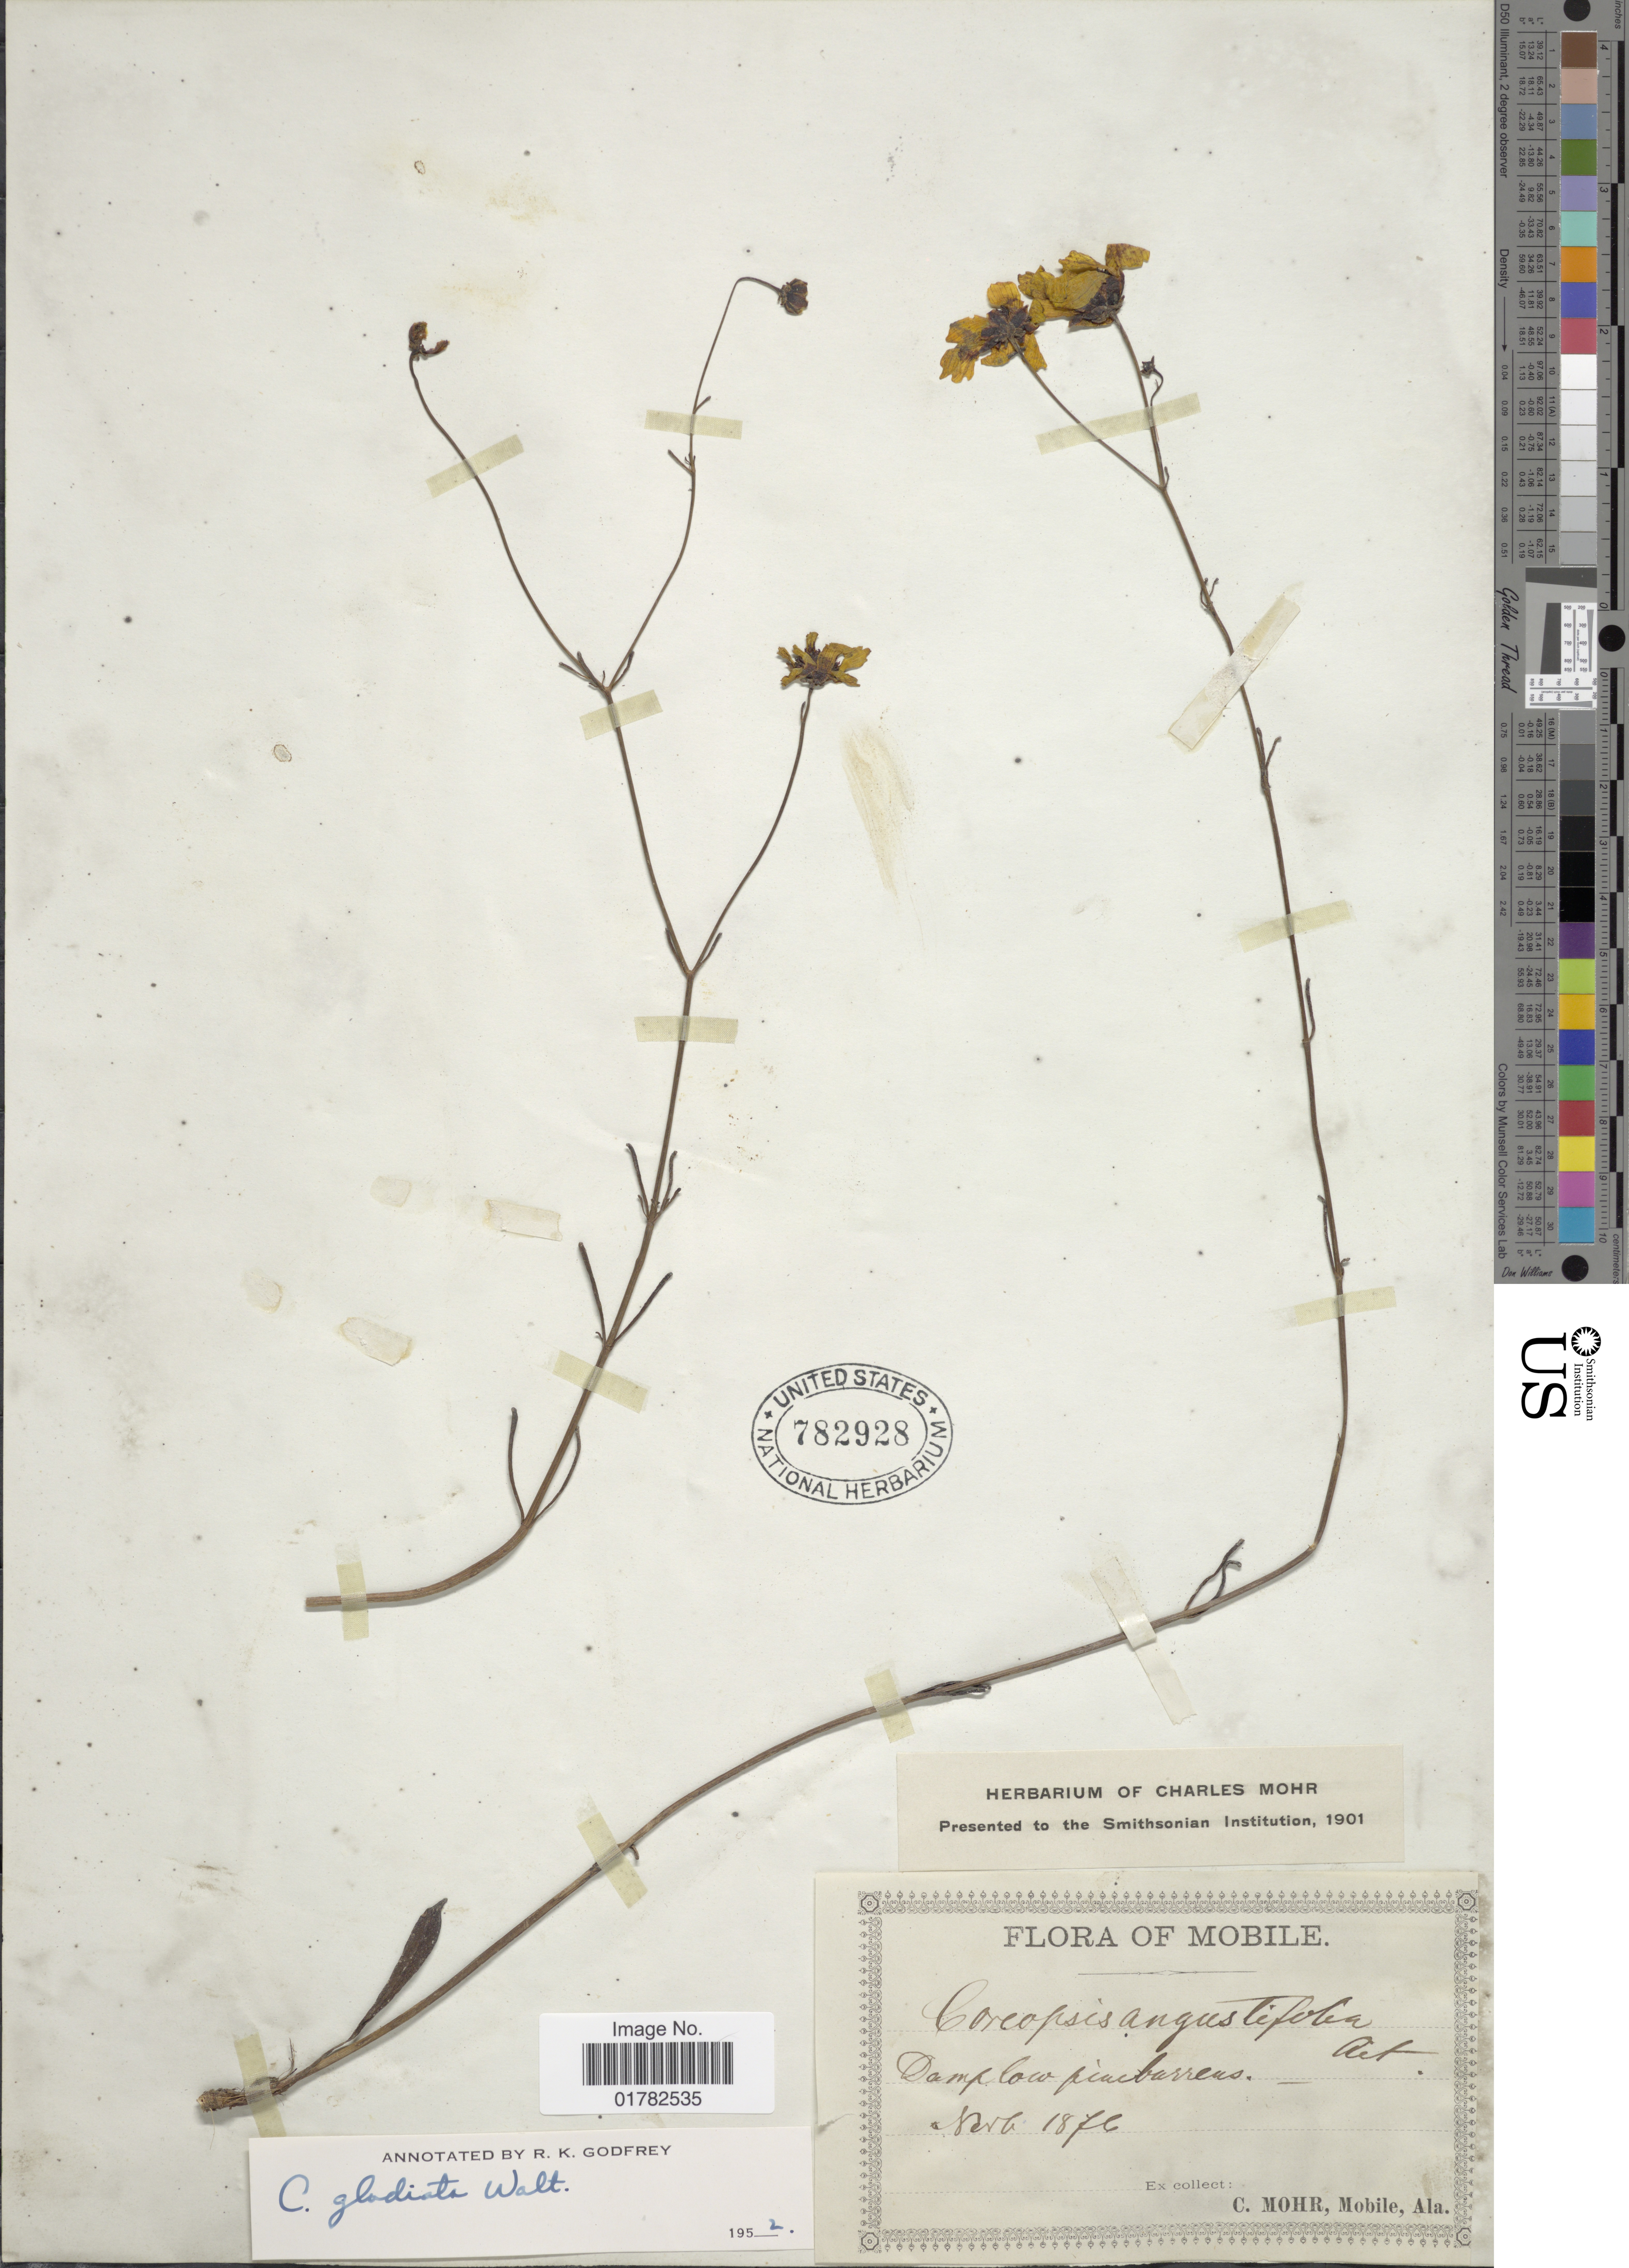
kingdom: Plantae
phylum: Tracheophyta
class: Magnoliopsida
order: Asterales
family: Asteraceae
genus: Coreopsis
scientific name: Coreopsis gladiata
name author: Walter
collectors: C. T. Mohr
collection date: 1876-11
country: United States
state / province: Alabama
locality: Mobile, Damp low pine barrens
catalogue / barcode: US 782928